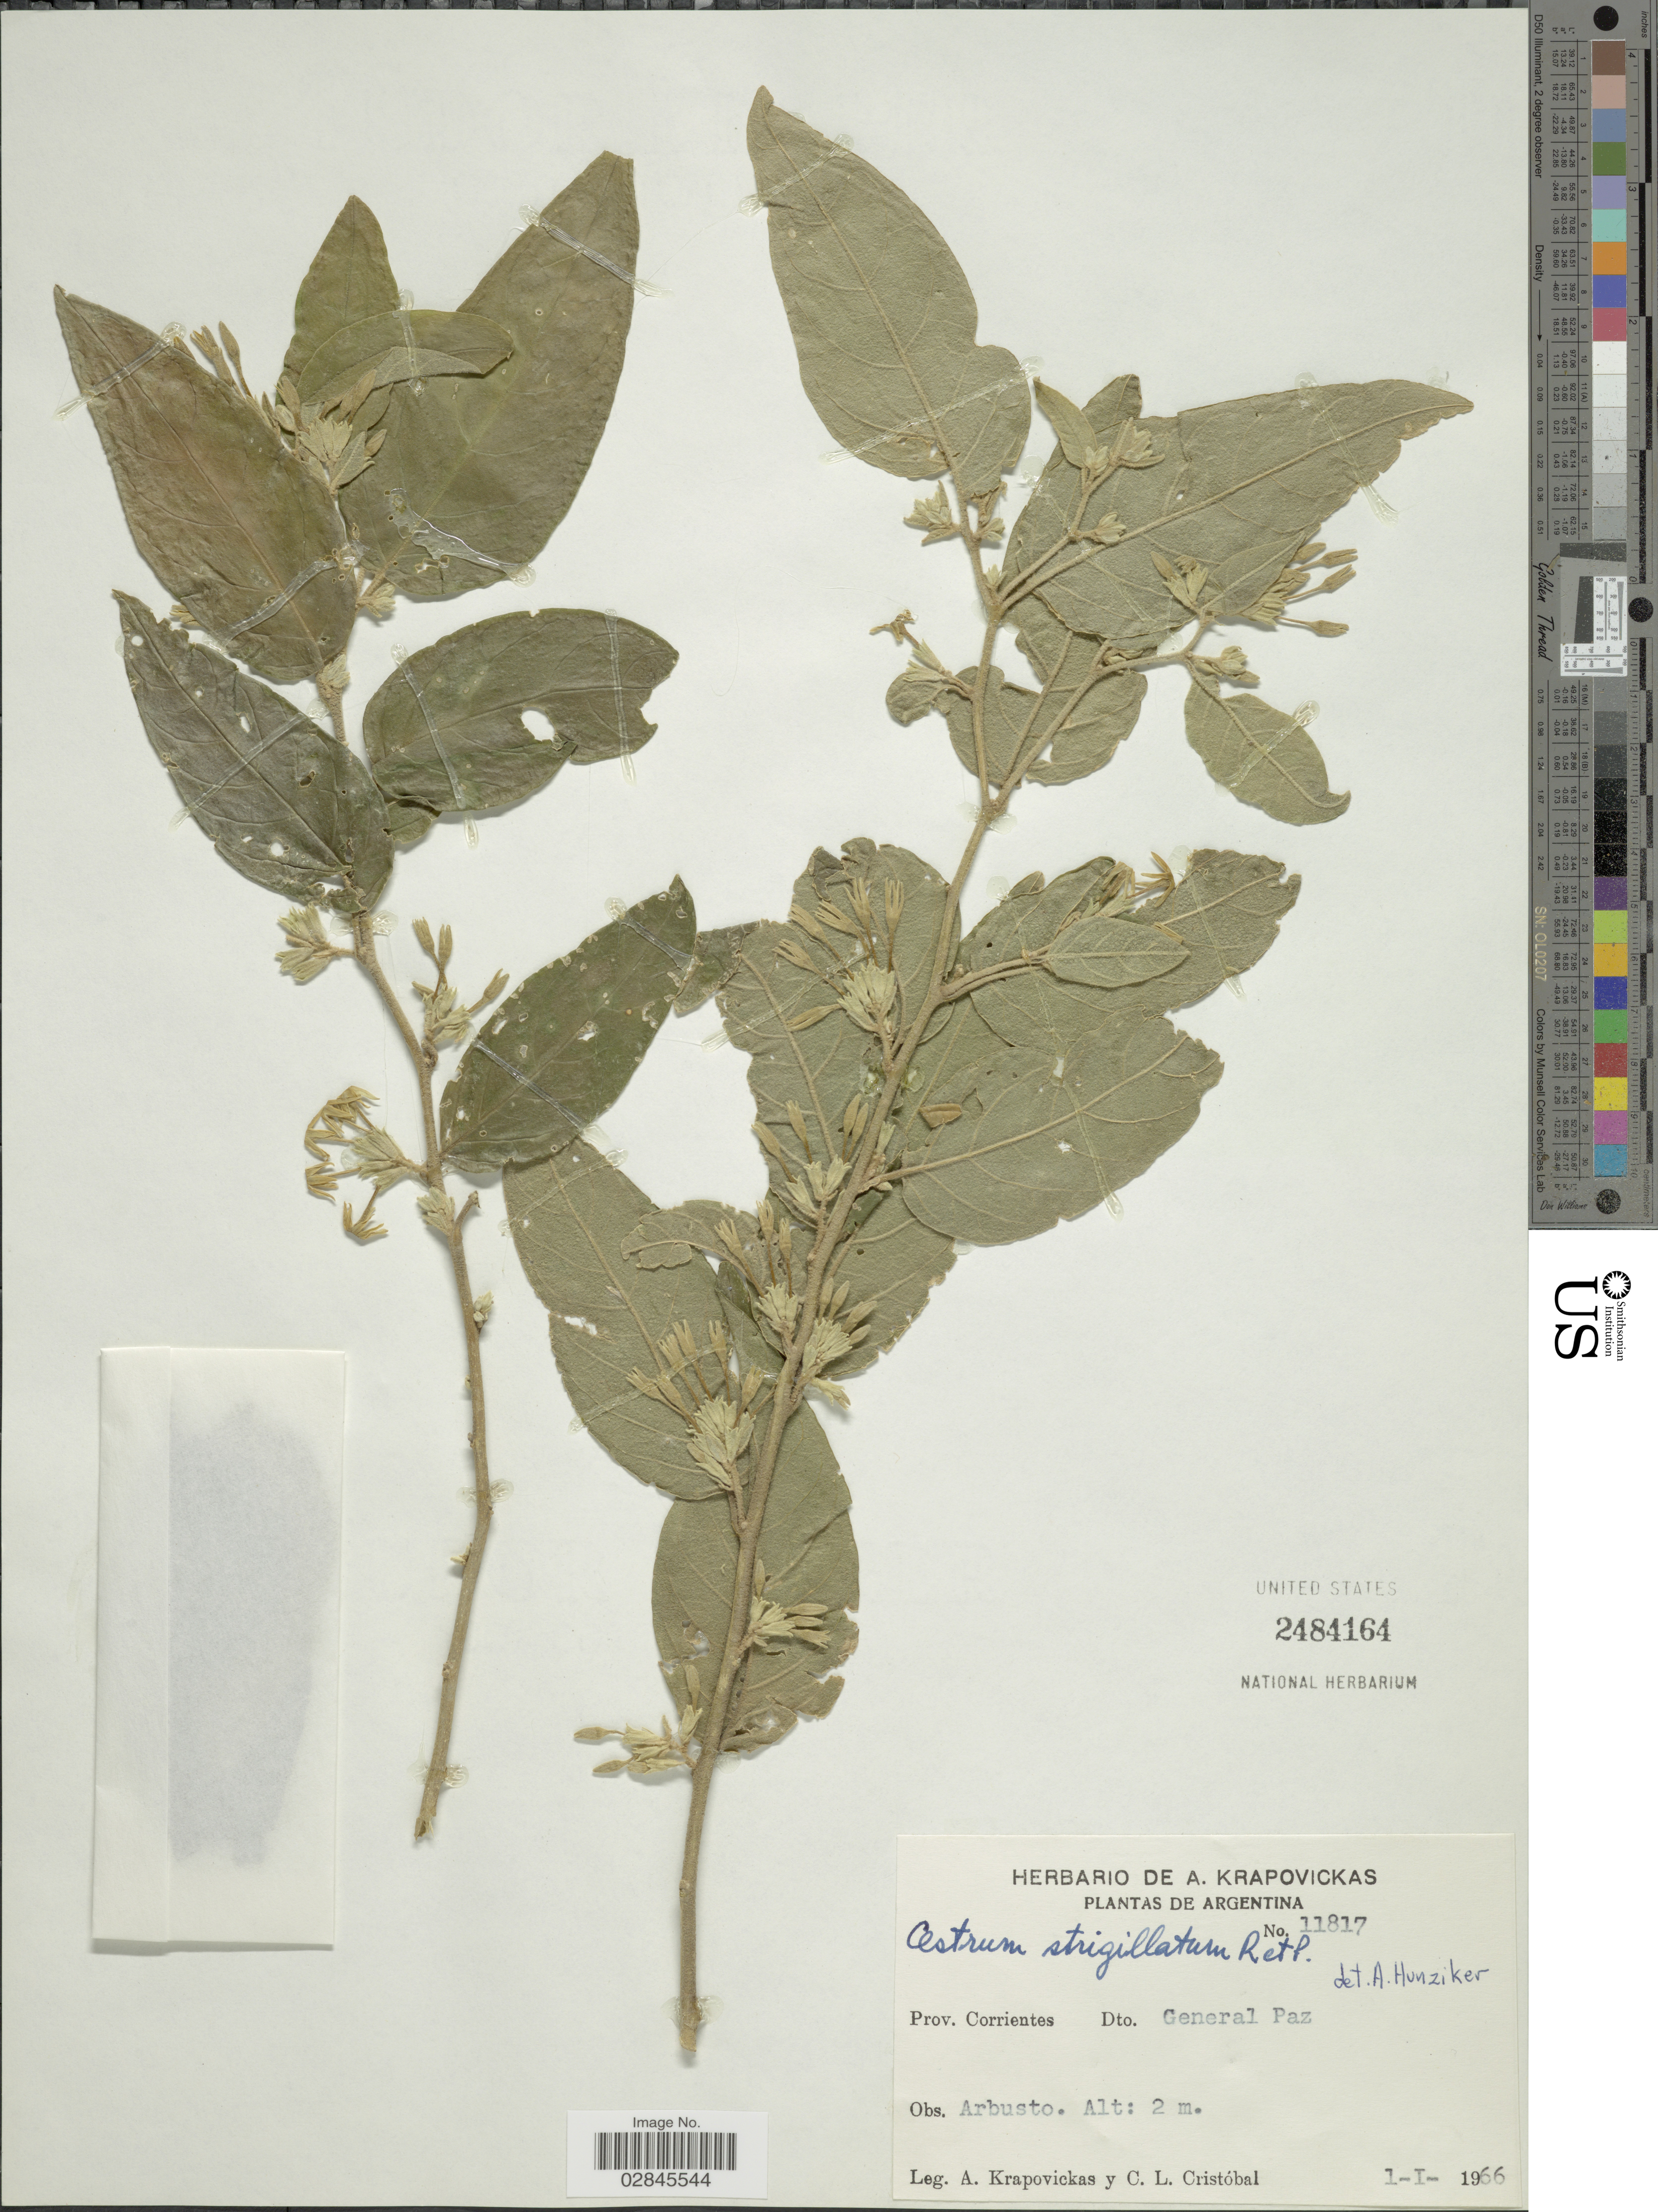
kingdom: Plantae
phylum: Tracheophyta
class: Magnoliopsida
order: Solanales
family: Solanaceae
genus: Cestrum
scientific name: Cestrum strigilatum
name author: Ruiz & Pav.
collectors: A. Krapovickas & C. L. Cristóbal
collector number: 11817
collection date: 1966-01-01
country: Argentina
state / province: Corrientes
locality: Dto. General Paz.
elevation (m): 2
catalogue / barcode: US 2484164